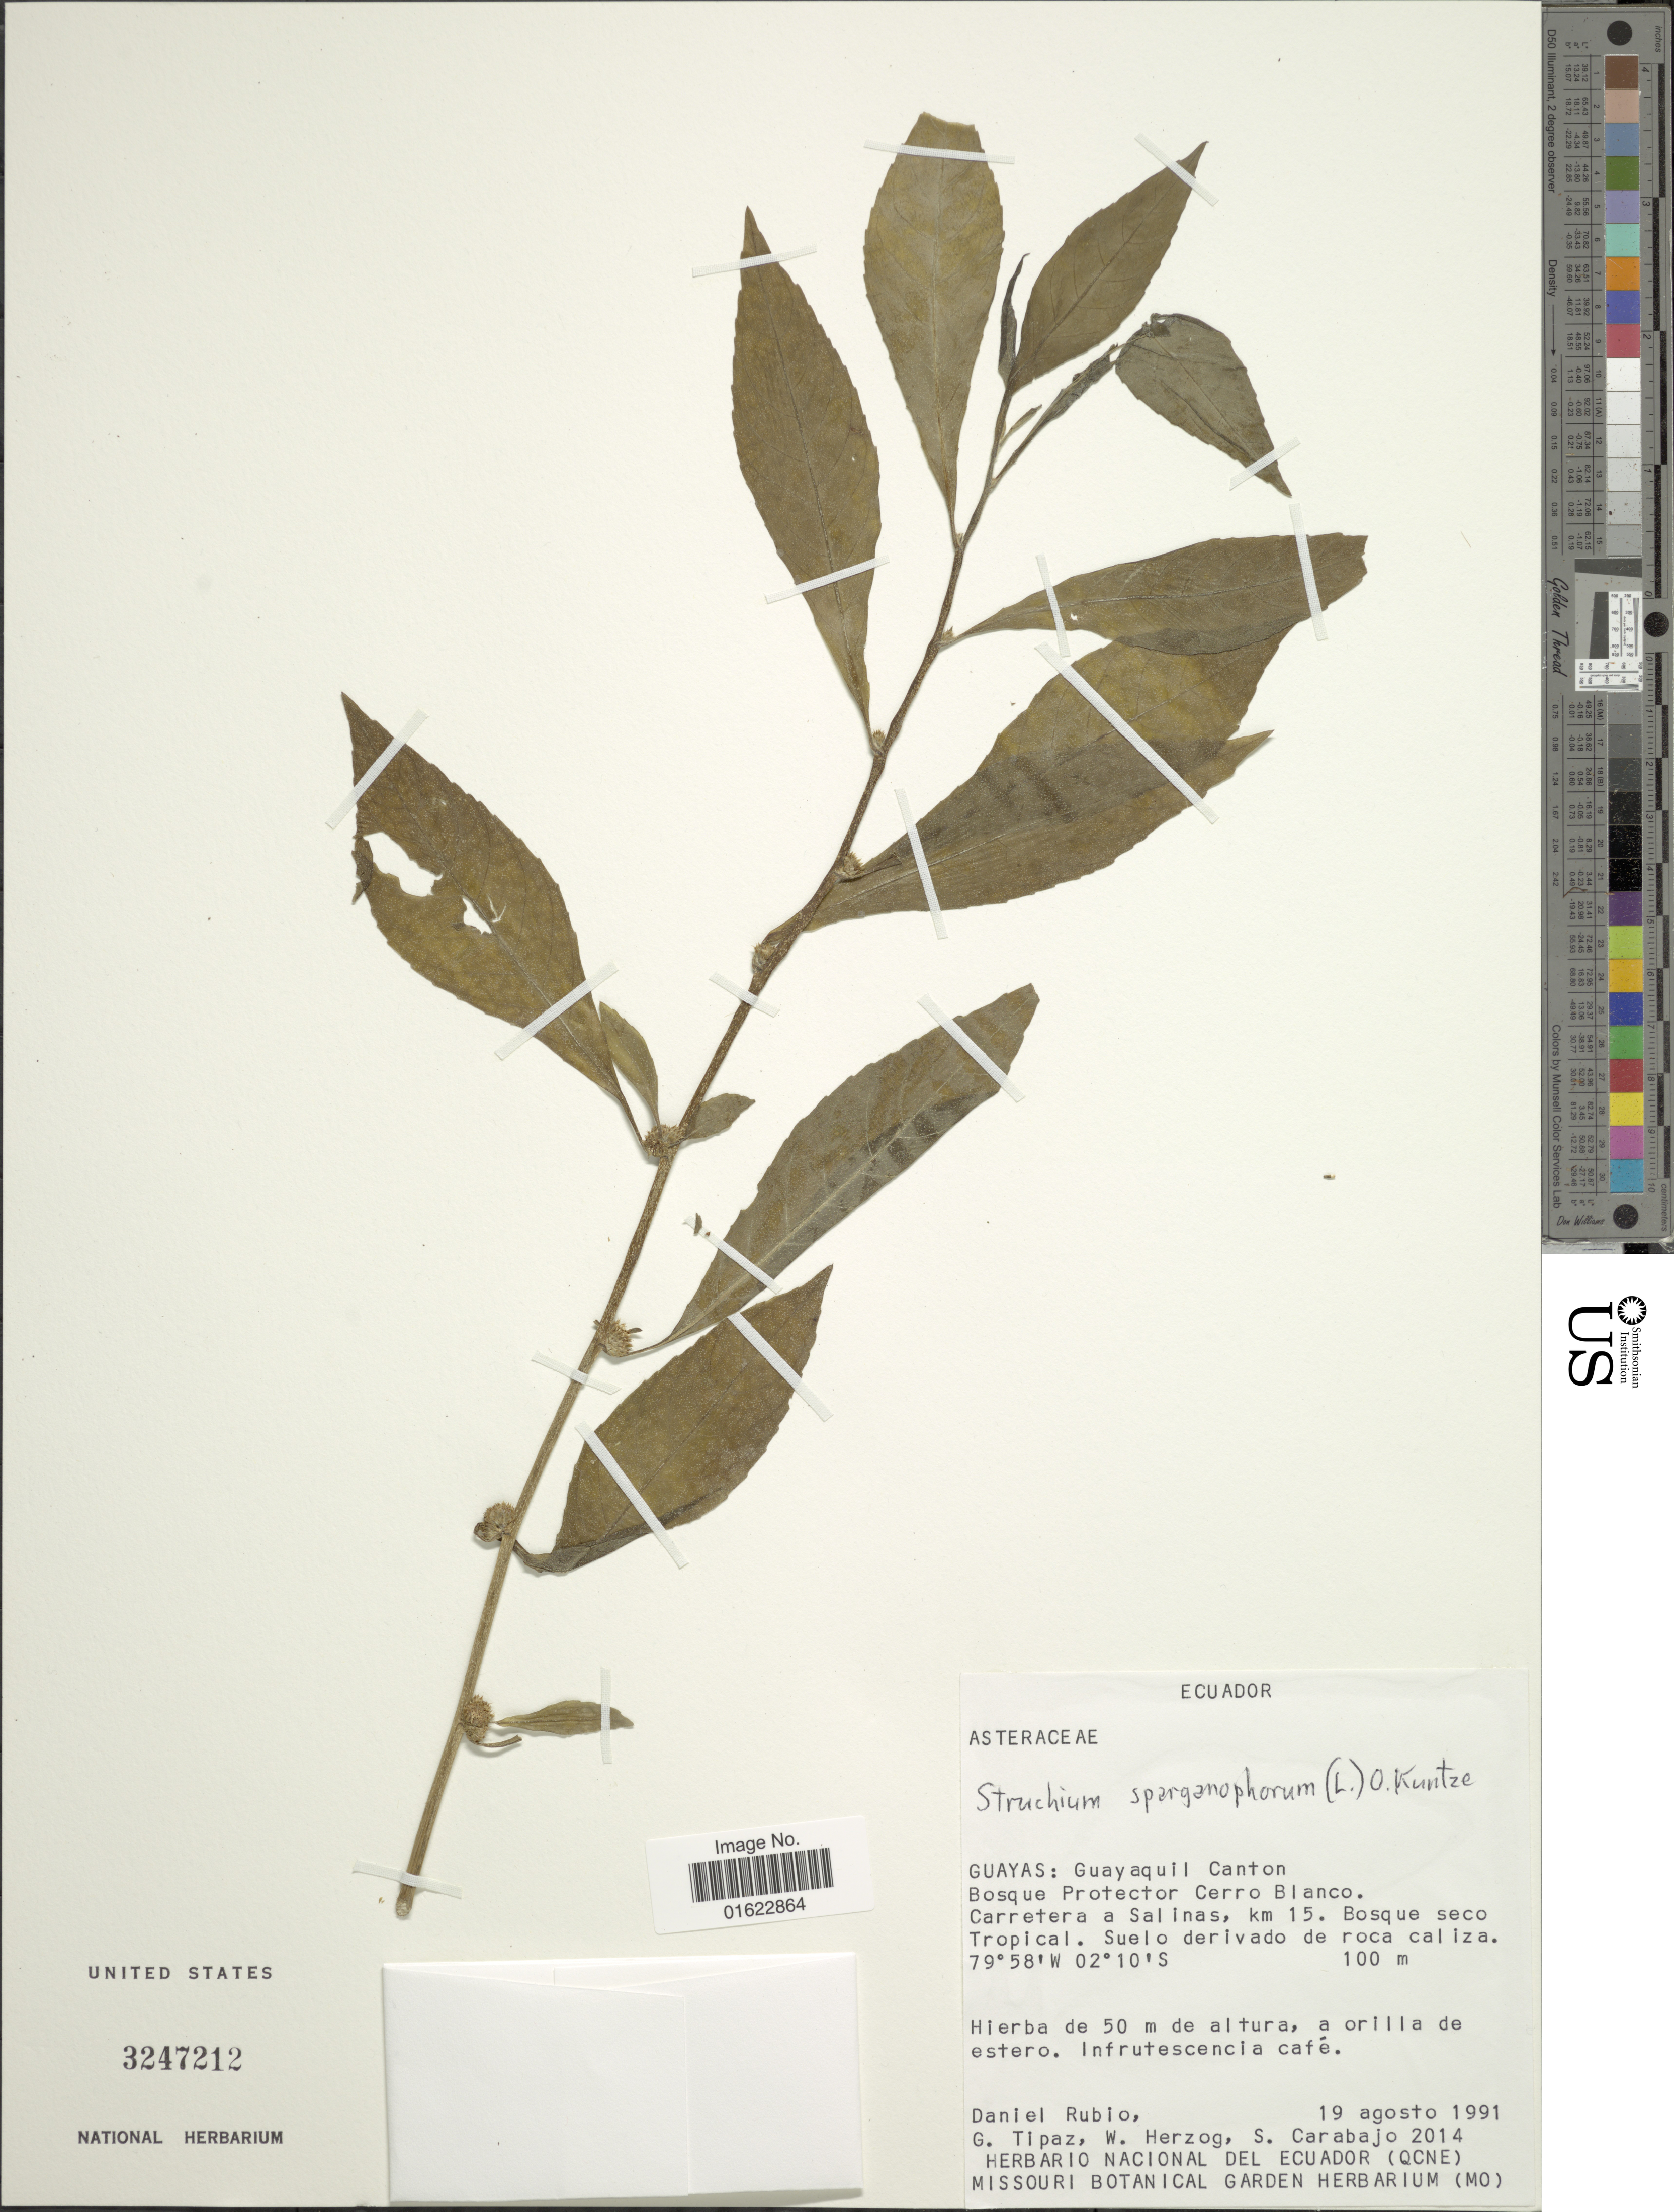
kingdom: Plantae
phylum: Tracheophyta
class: Magnoliopsida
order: Asterales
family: Asteraceae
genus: Struchium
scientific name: Struchium sparganophorum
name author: (L.) Kuntze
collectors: D. Rubio, G. Tipaz, W. Herzog & S. Carabajo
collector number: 2014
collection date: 1991-08-19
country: Ecuador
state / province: Guayas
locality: Guayas: Guayaquil Canton Bosque Protector Cerro Blanco. Carretera a Salinas, km 15. Bosque seco Tropical. Suelo derivado de roca cal iza.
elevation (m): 100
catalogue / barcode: US 3247212